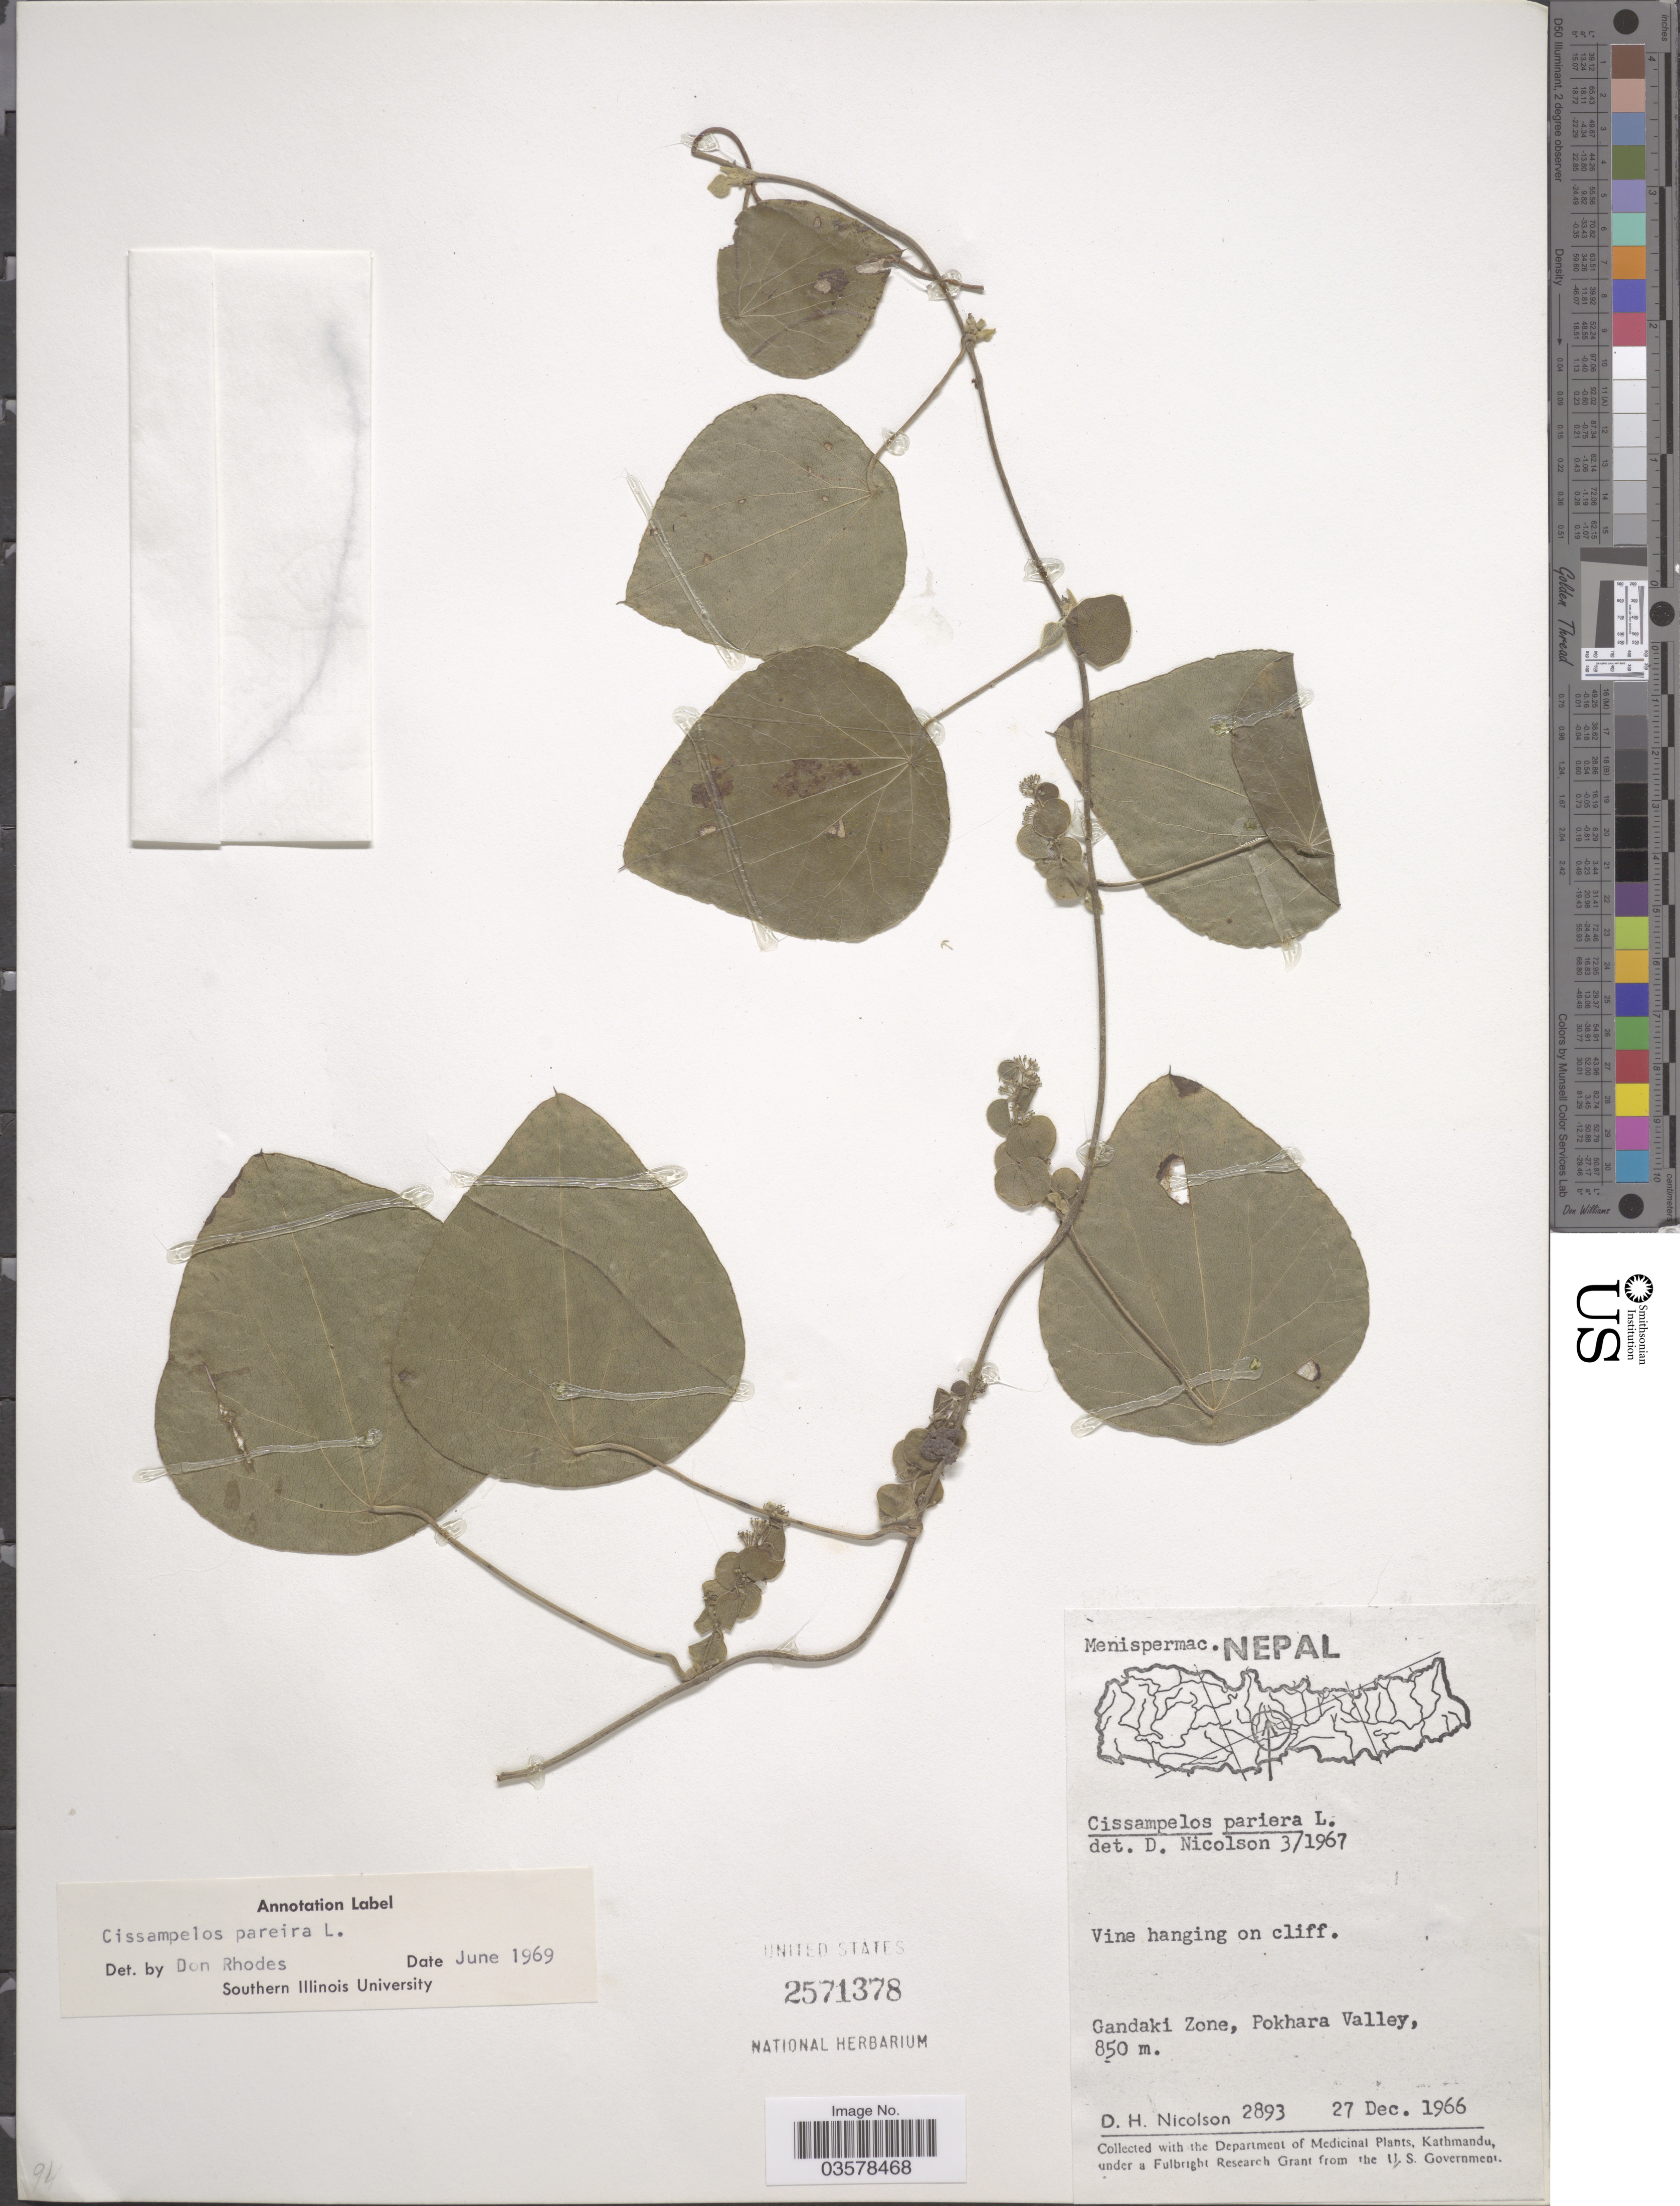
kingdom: Plantae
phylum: Tracheophyta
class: Magnoliopsida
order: Ranunculales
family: Menispermaceae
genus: Cissampelos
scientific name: Cissampelos pareira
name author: L.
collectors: D. H. Nicolson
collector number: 2893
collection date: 1966-12-27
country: Nepal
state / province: Gandaki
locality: Gandaki Zone, Pokhara Valley.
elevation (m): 850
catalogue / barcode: US 2571378